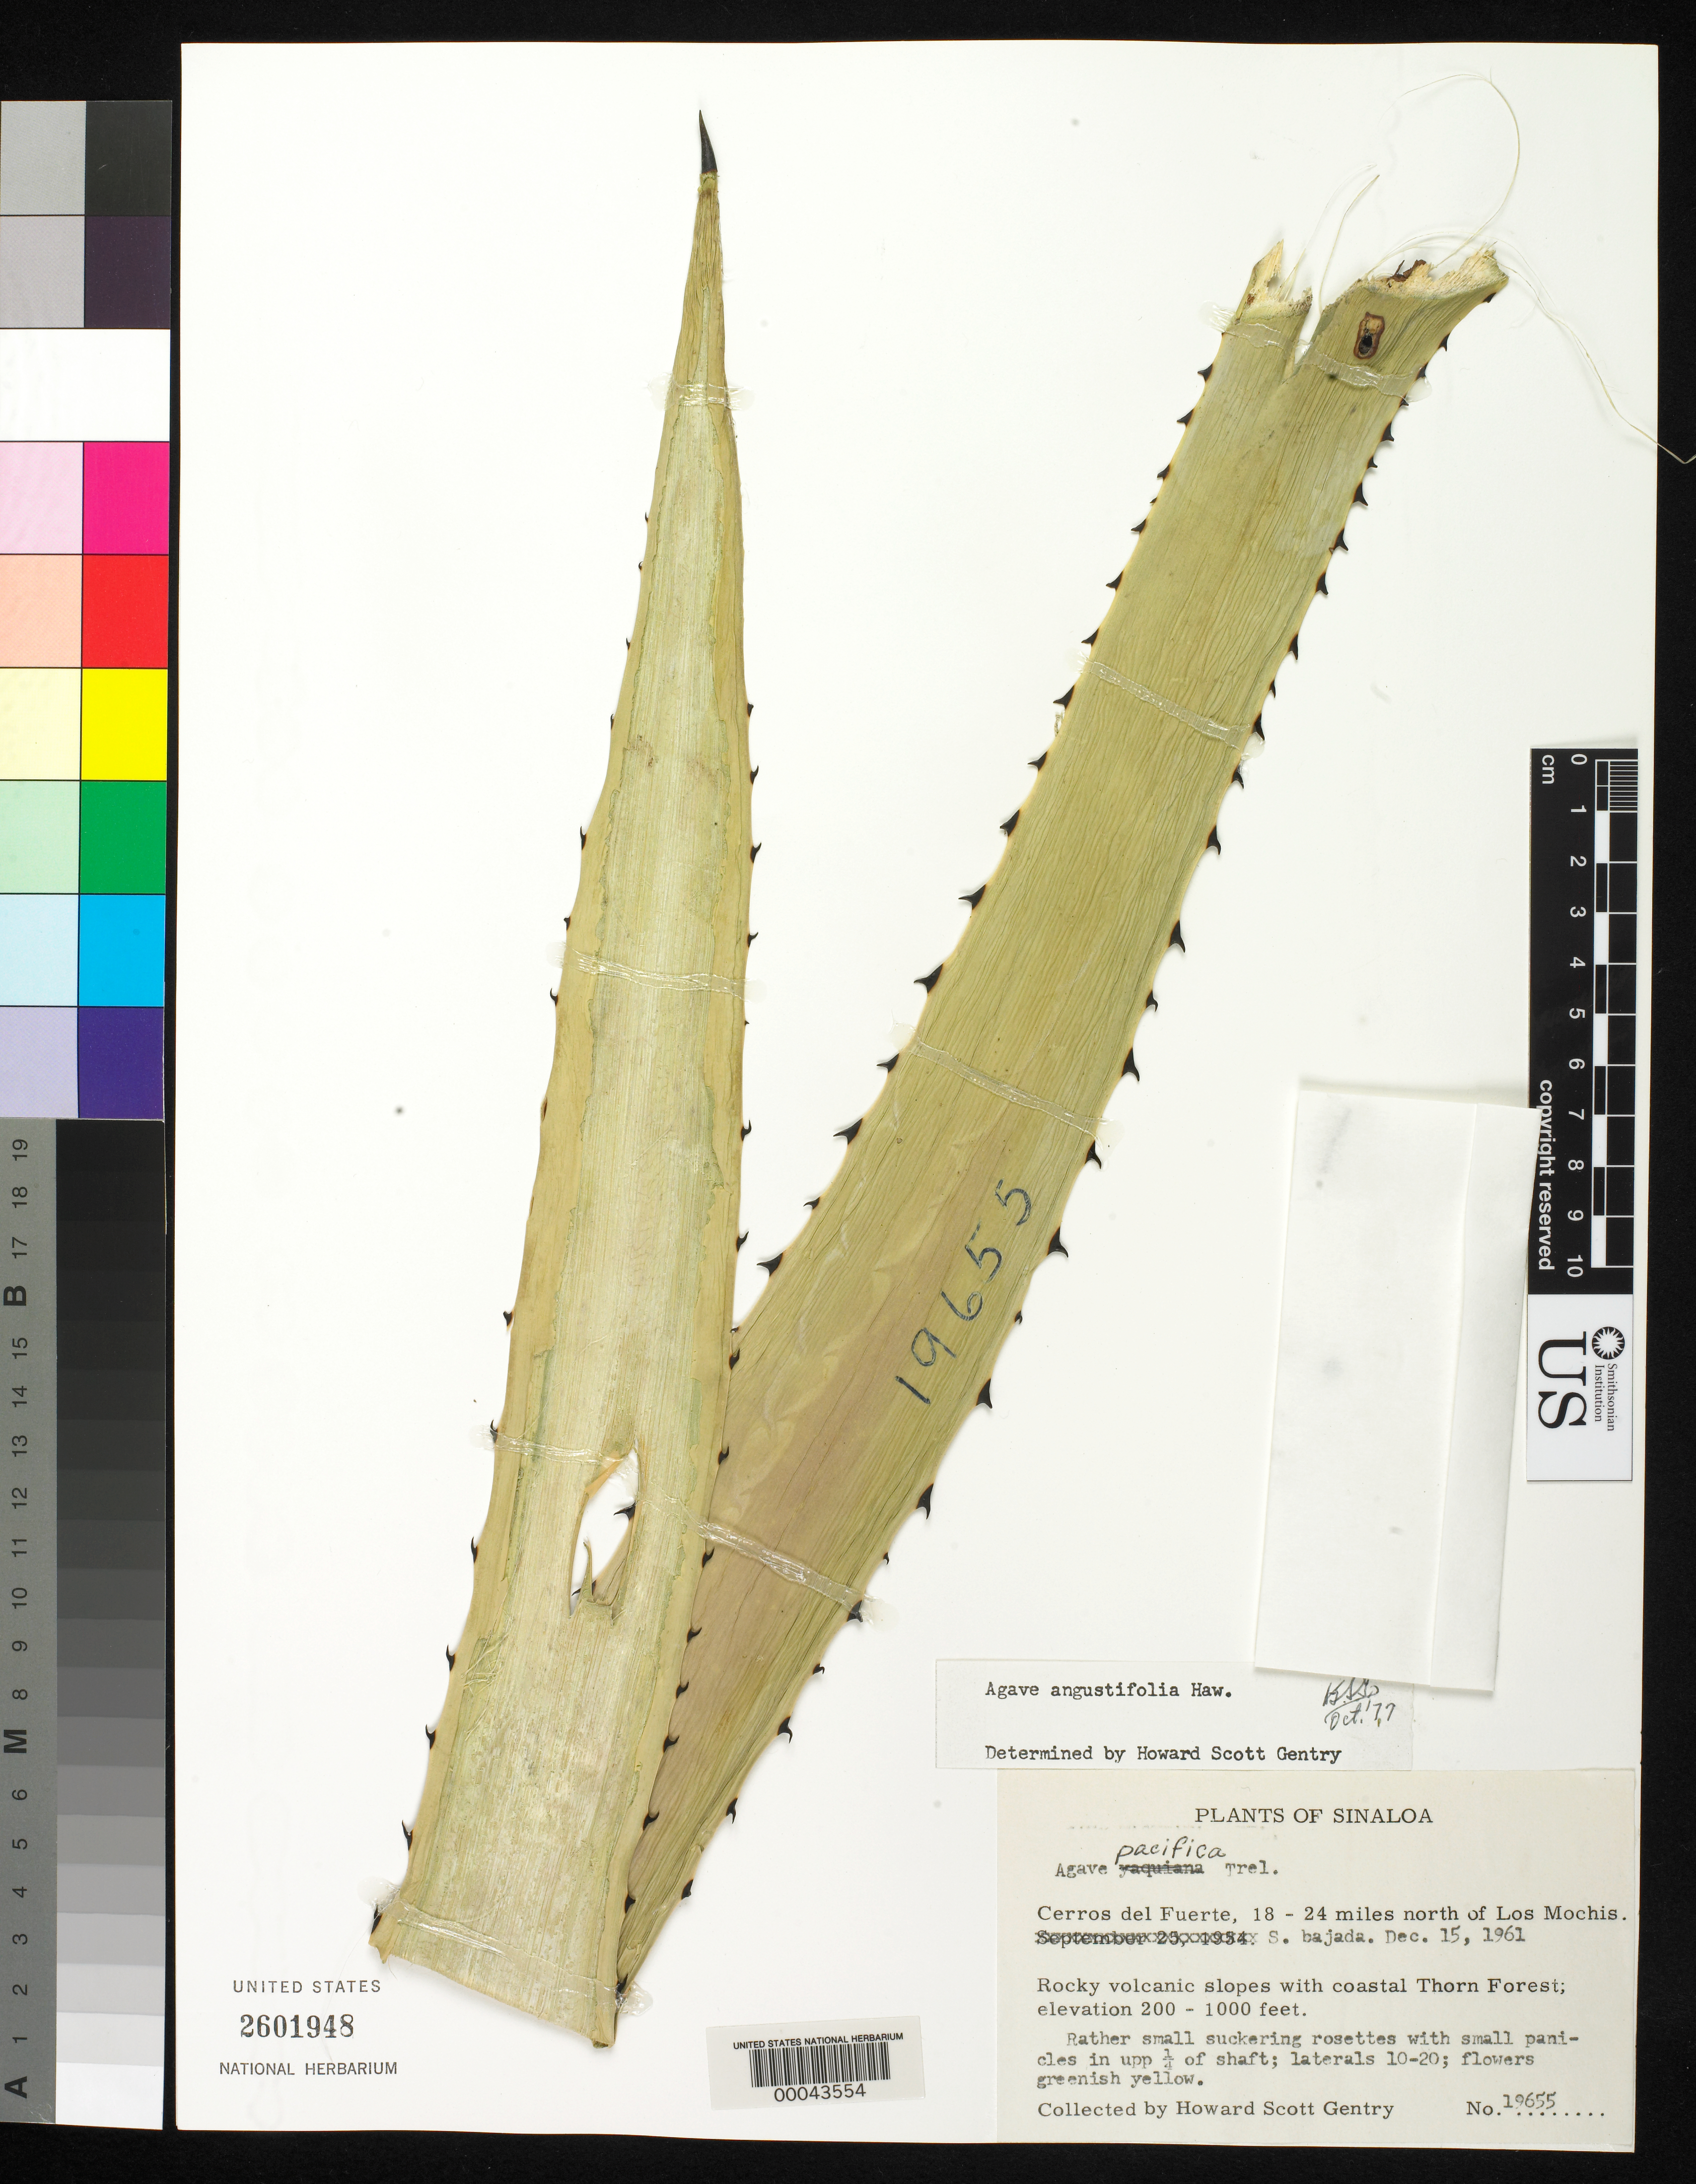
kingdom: Plantae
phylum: Tracheophyta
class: Liliopsida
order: Asparagales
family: Asparagaceae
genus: Agave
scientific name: Agave angustifolia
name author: Haw.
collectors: H. S. Gentry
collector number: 19655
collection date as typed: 15 Dec 1961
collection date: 1961-12-15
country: Mexico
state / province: Sinaloa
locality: Cerros del Fuerte, 18-24 mi N of Los Mochis. S Bajada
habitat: Rocky volcanic slopes with coastal thorn forest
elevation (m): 61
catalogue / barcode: US 2601948